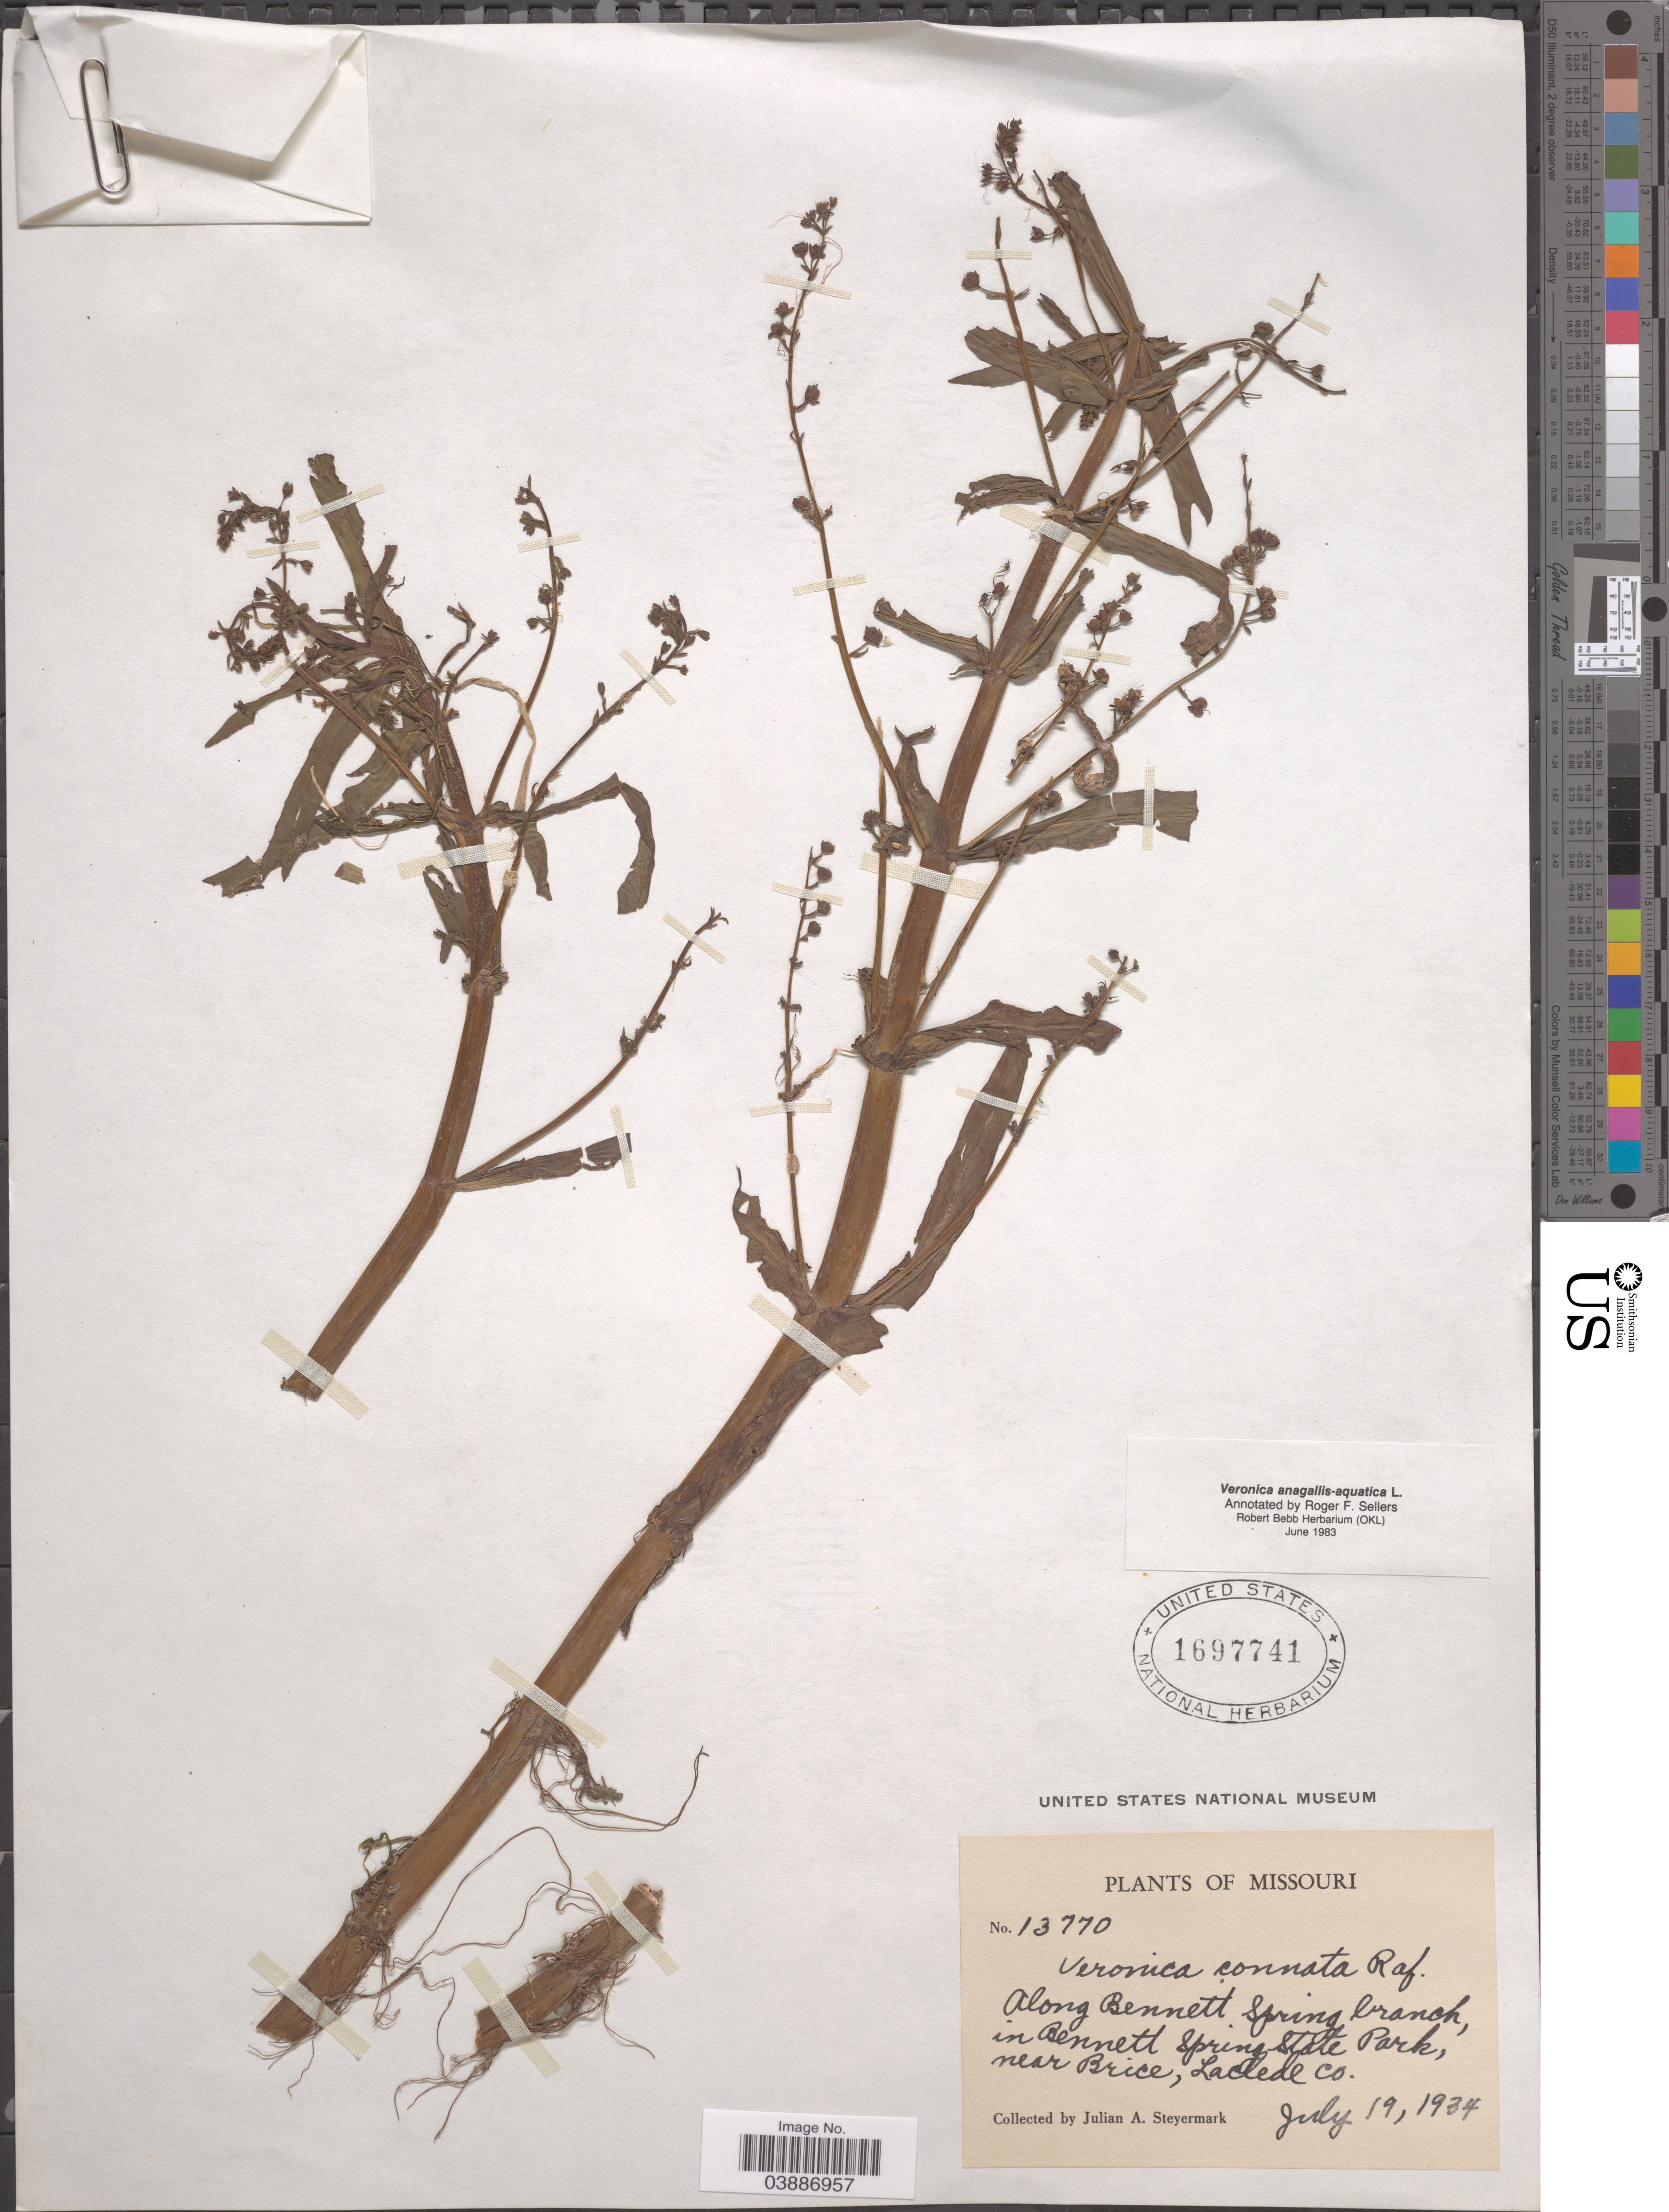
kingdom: Plantae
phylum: Tracheophyta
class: Magnoliopsida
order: Lamiales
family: Plantaginaceae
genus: Veronica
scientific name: Veronica anagallis-aquatica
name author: L.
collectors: J. Steyermark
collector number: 13770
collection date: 1934-07-19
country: United States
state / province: Missouri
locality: Along Bennett Spring branch, in Bennett Spring State Park, near Brice, Laclede Co.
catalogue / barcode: US 1697741